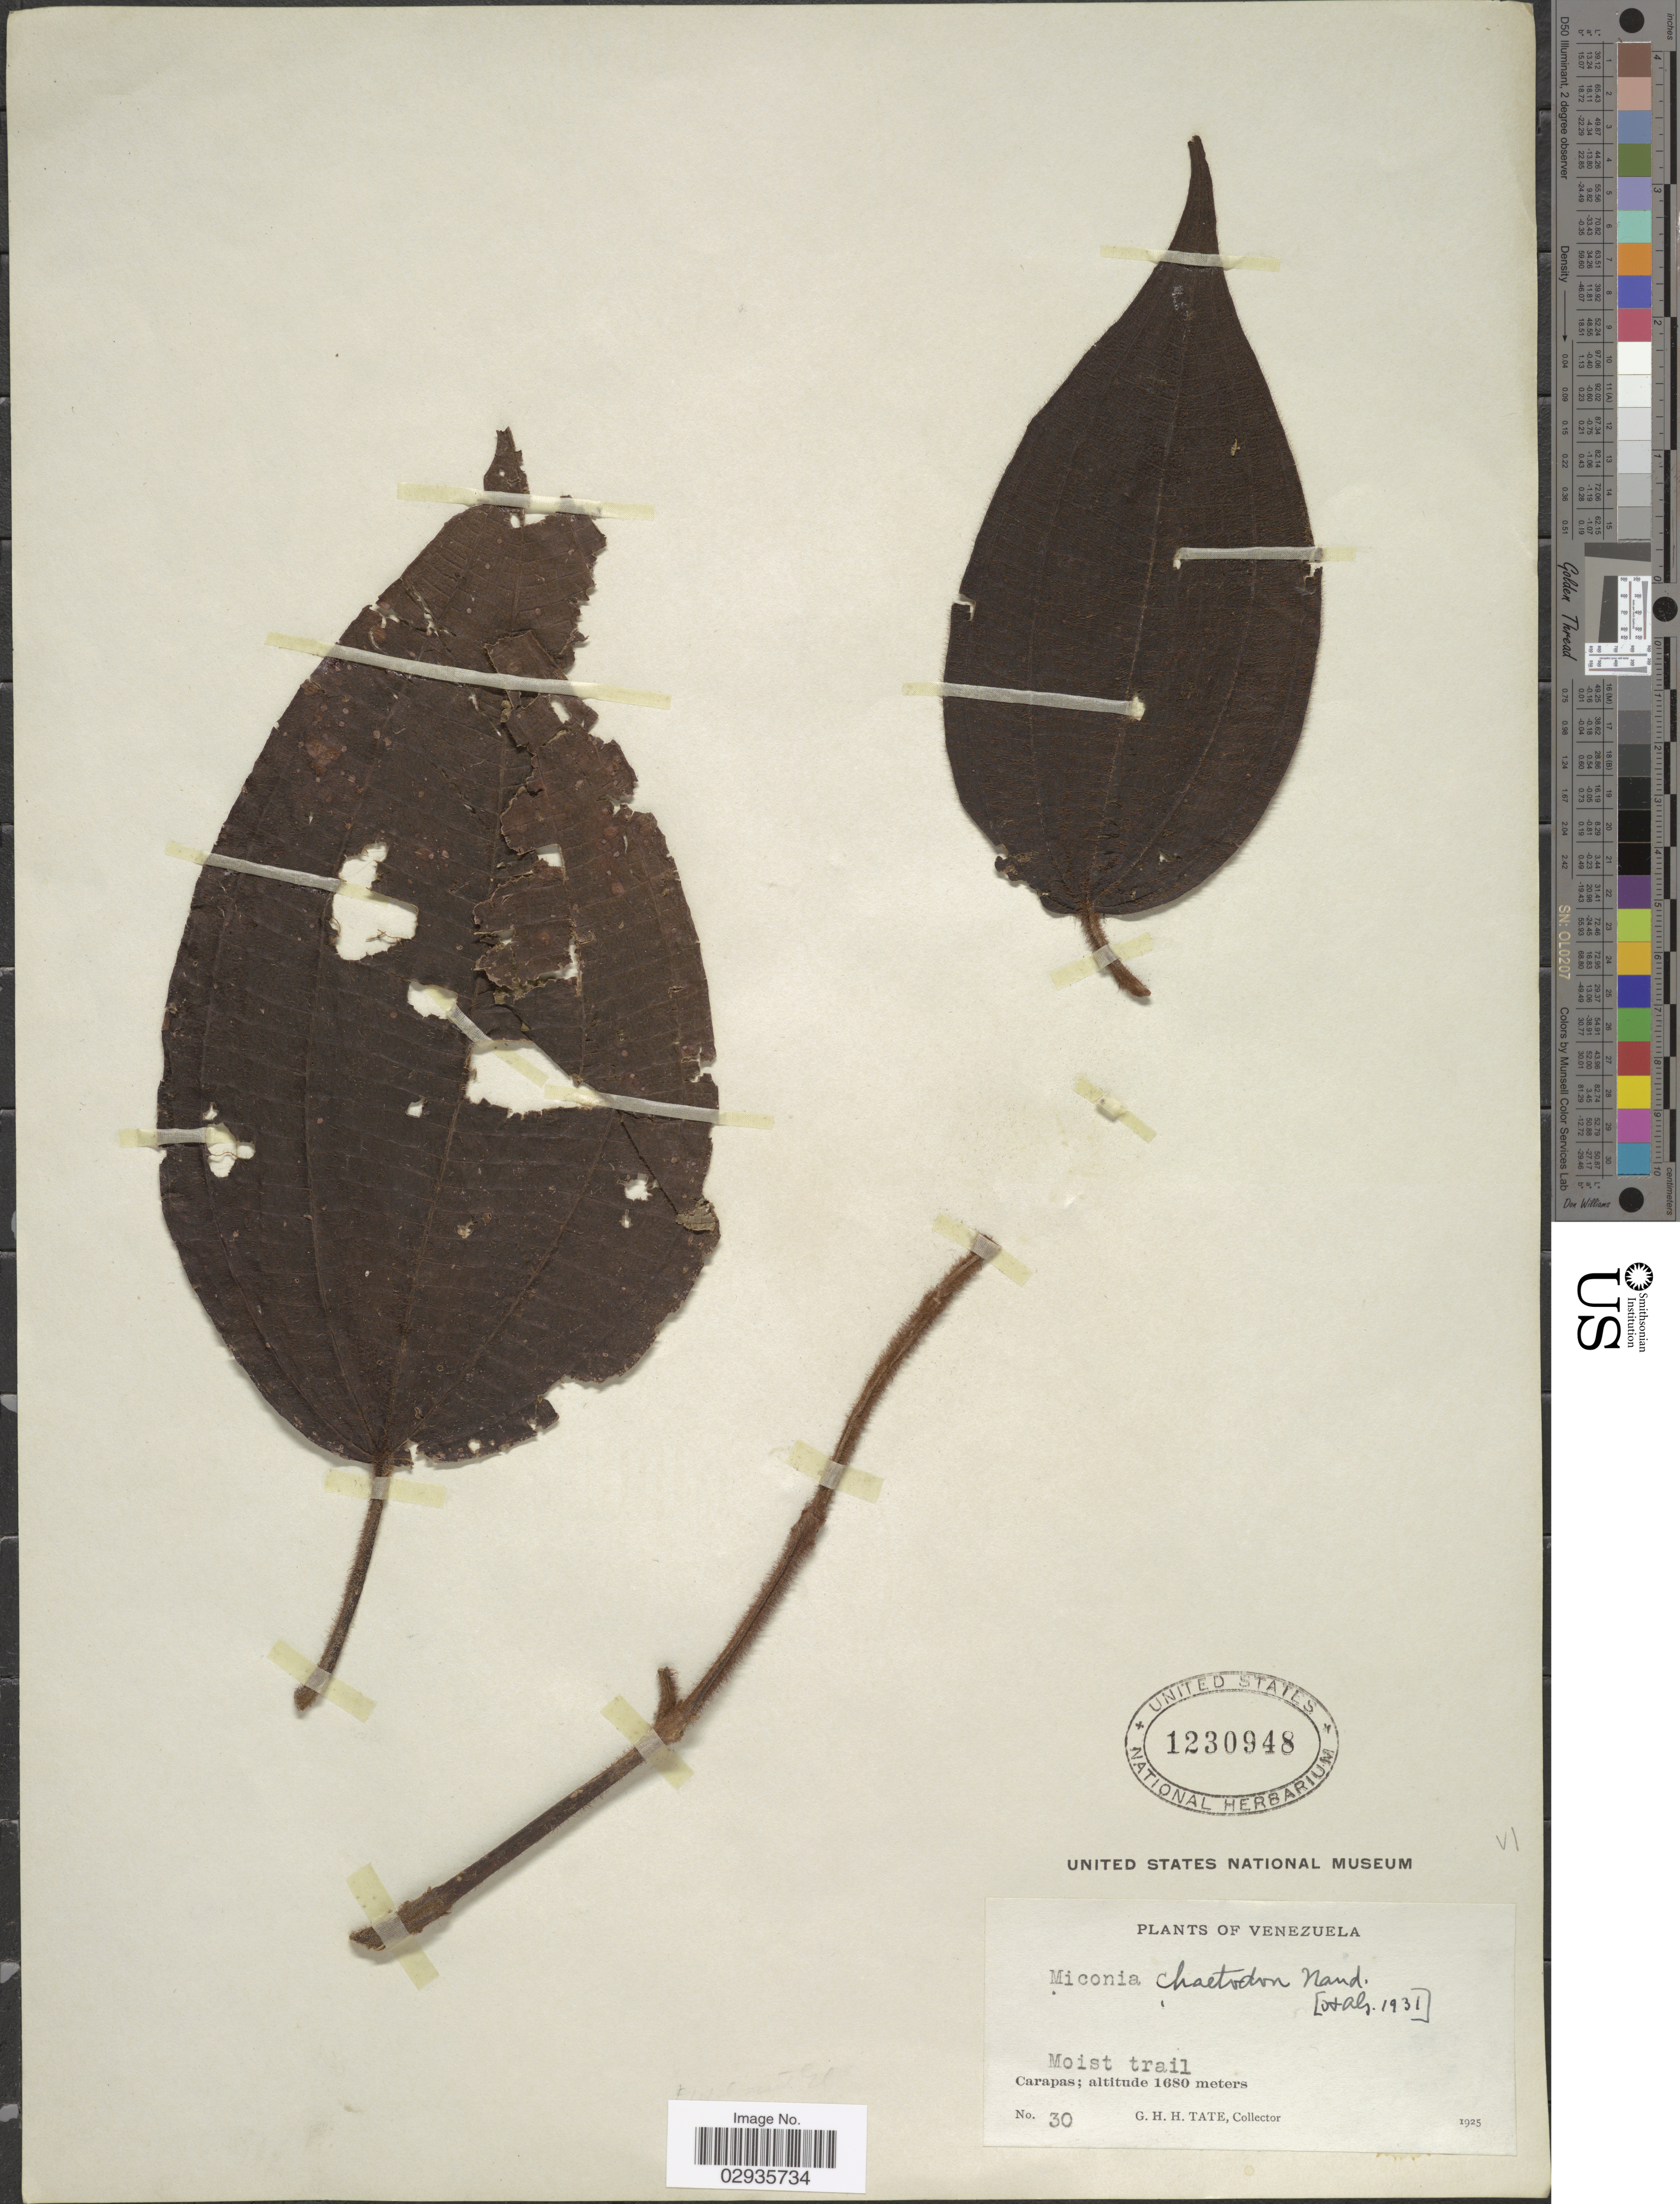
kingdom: Plantae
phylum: Tracheophyta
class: Magnoliopsida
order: Myrtales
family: Melastomataceae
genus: Miconia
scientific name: Miconia aeruginosa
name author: Naudin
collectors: G. H. H.Tate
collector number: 30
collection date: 1925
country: Venezuela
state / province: Sucre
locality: Carapas.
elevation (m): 1680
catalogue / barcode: US 1230948